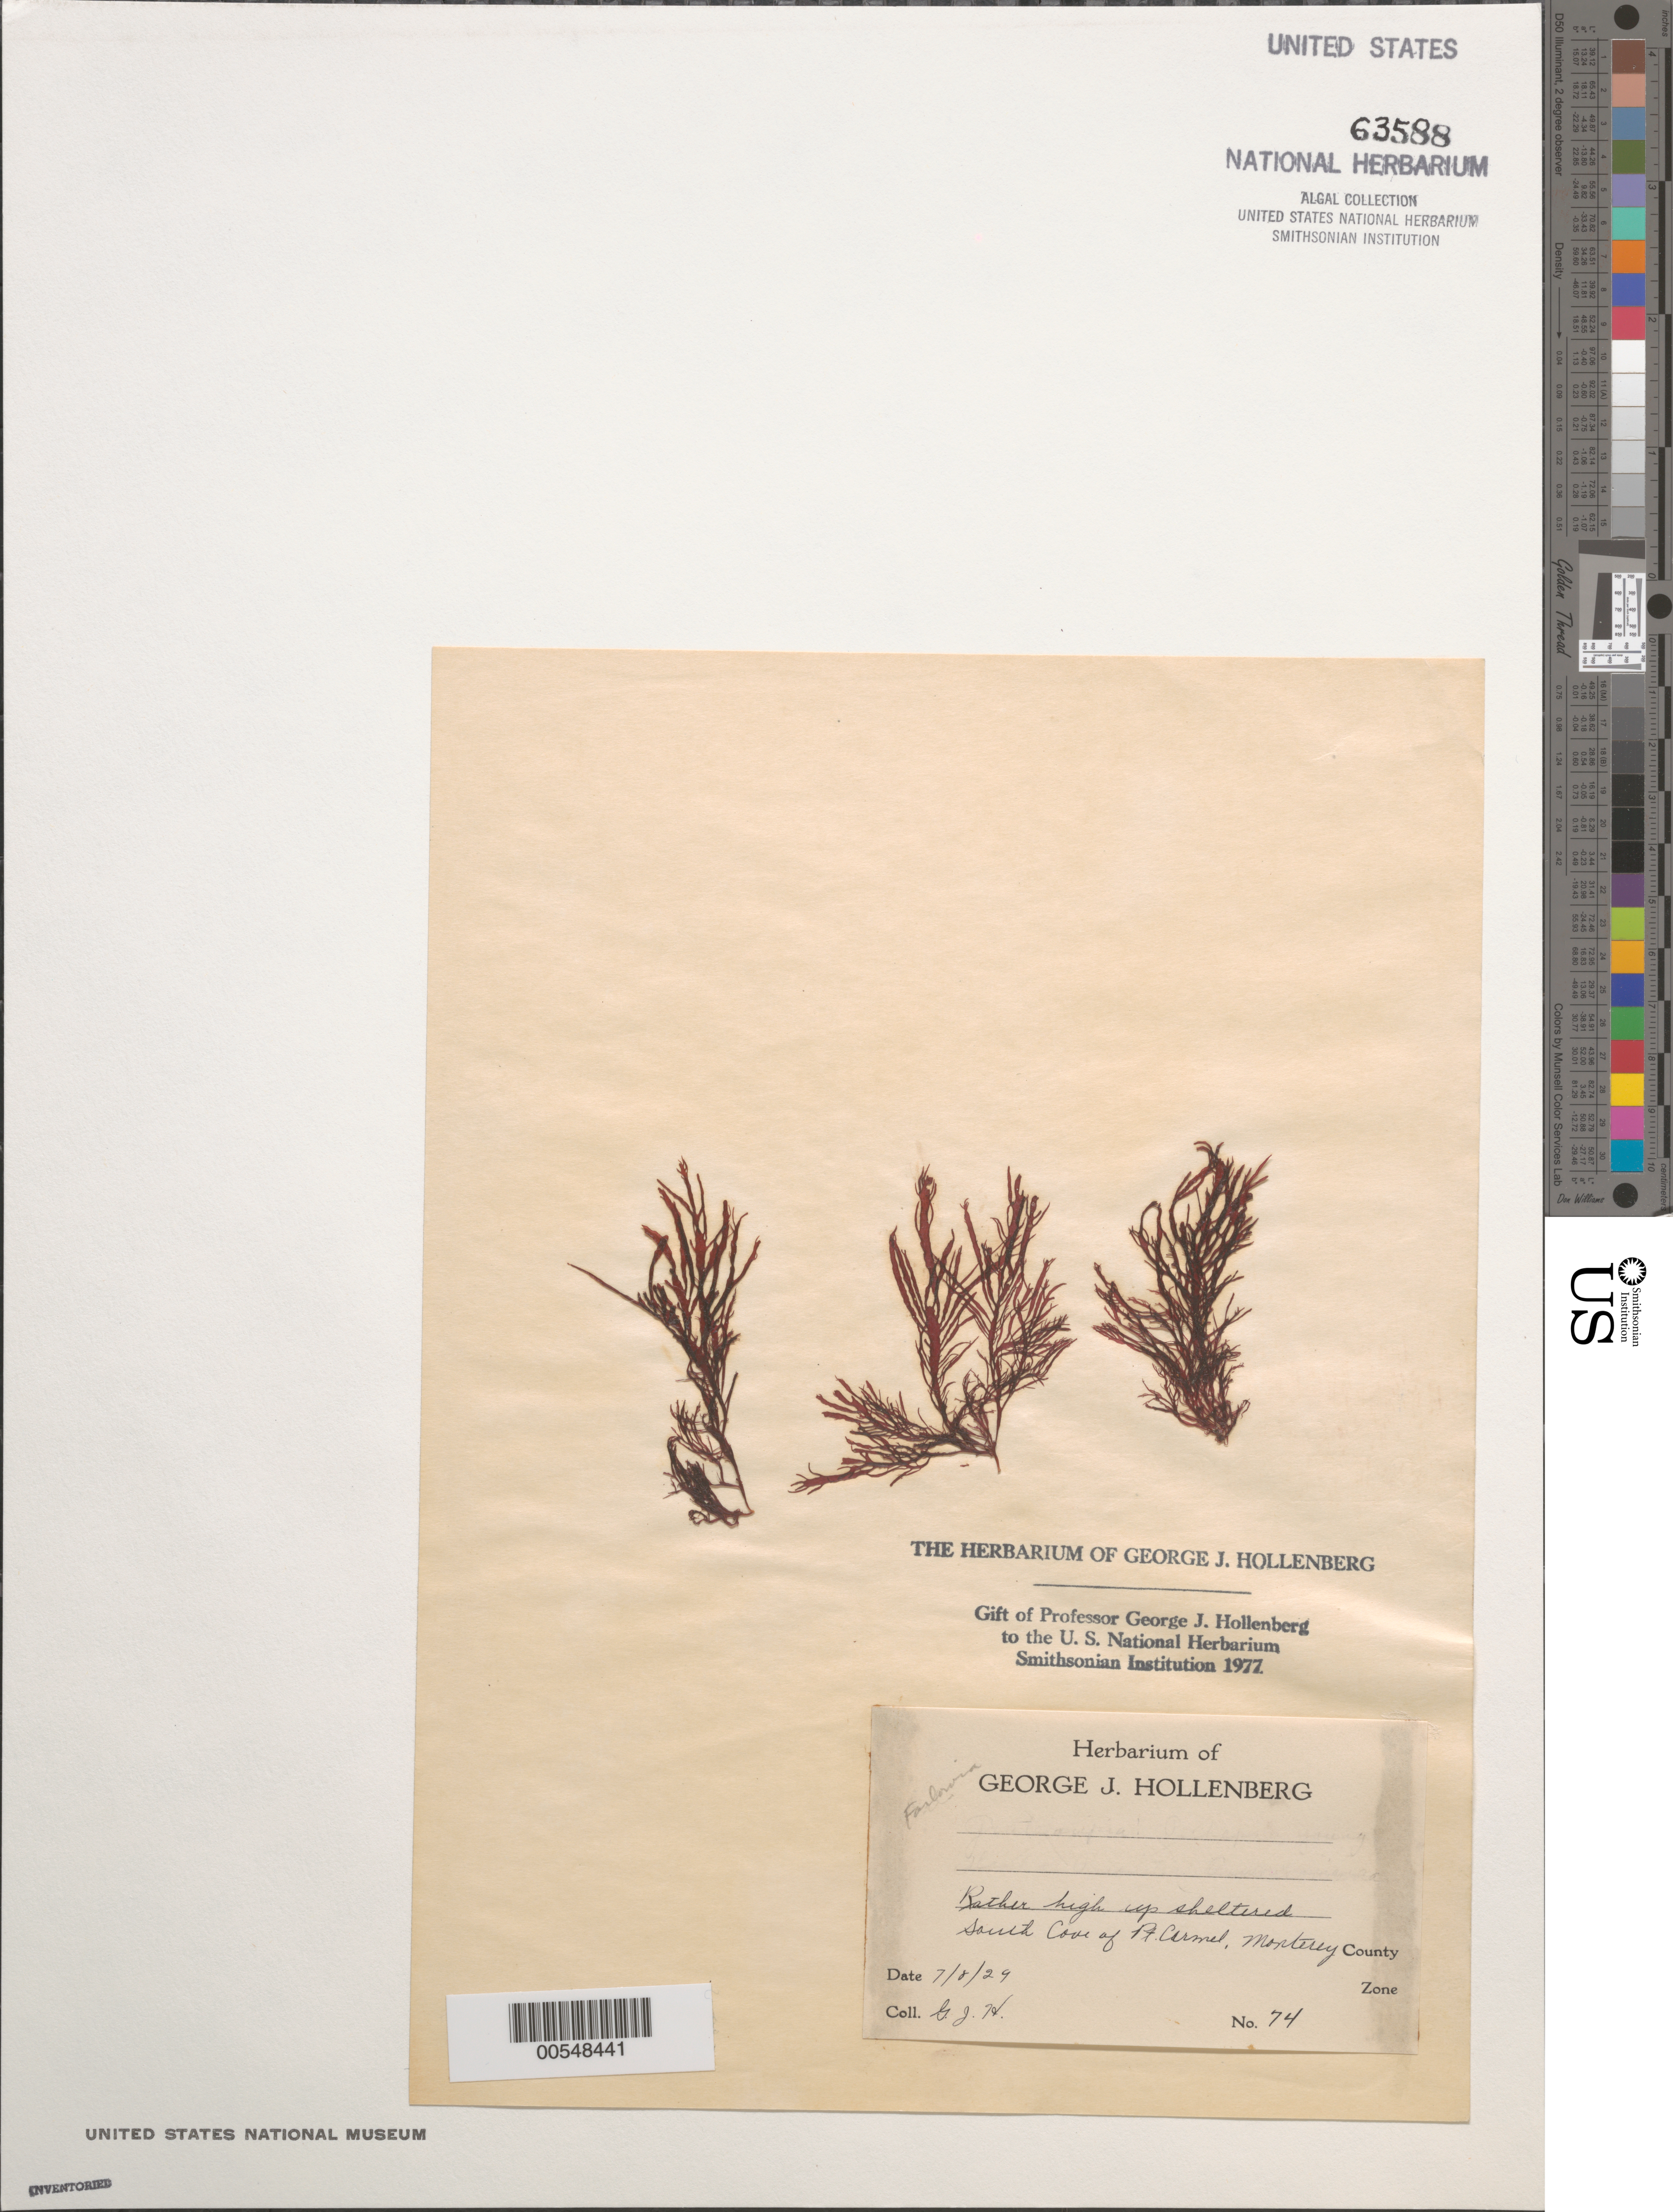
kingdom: Plantae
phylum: Rhodophyta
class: Florideophyceae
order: Gigartinales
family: Dumontiaceae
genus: Farlowia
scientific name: Farlowia sp.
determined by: Hollenberg, George J.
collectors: G. Hollenberg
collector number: GJH 74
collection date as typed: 08 Jul 1929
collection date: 1929-07-08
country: United States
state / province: California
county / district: Monterey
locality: Point Carmel, south cove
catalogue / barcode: US 63588